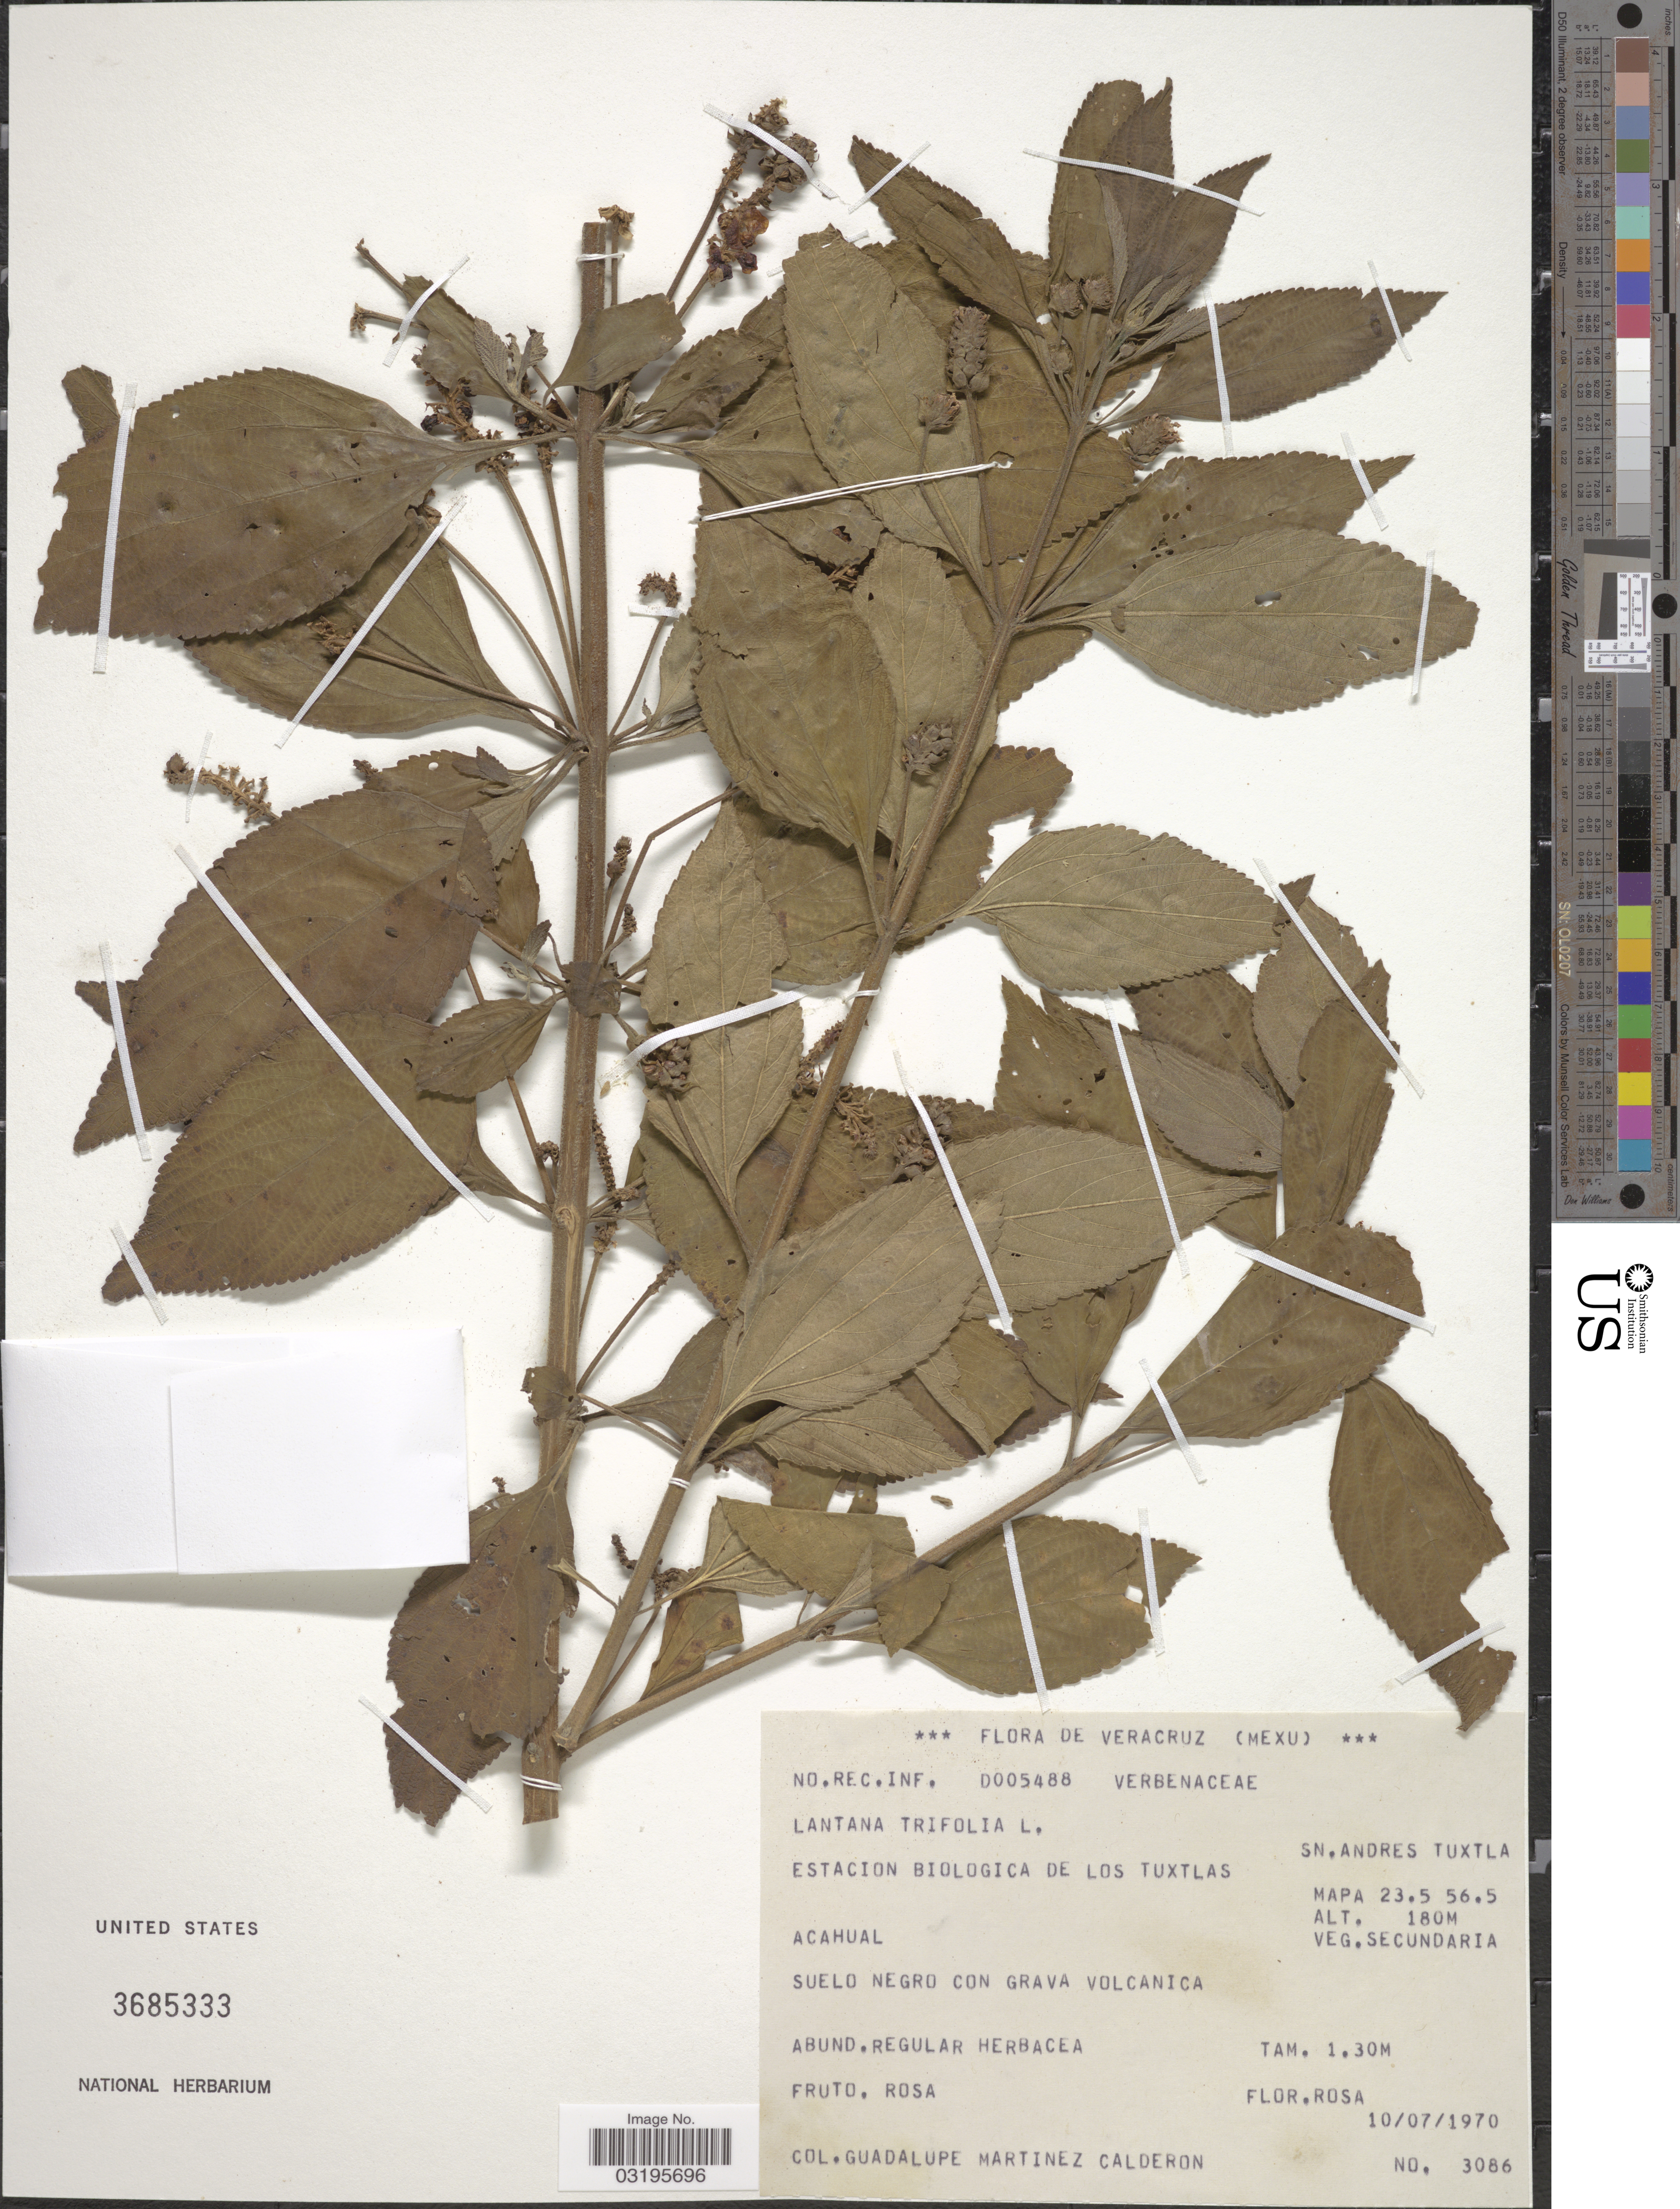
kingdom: Plantae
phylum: Tracheophyta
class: Magnoliopsida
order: Lamiales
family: Verbenaceae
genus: Lantana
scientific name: Lantana trifolia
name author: L.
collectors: G. Martinez-C.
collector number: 3086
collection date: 1970-07-10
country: Mexico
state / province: Veracruz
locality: Veracruz. Estacion Biologica de los Tuxtlas. Sn. Andres Tuxtla. Mapa 23.5 56.5.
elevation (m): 180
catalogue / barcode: US 3685333